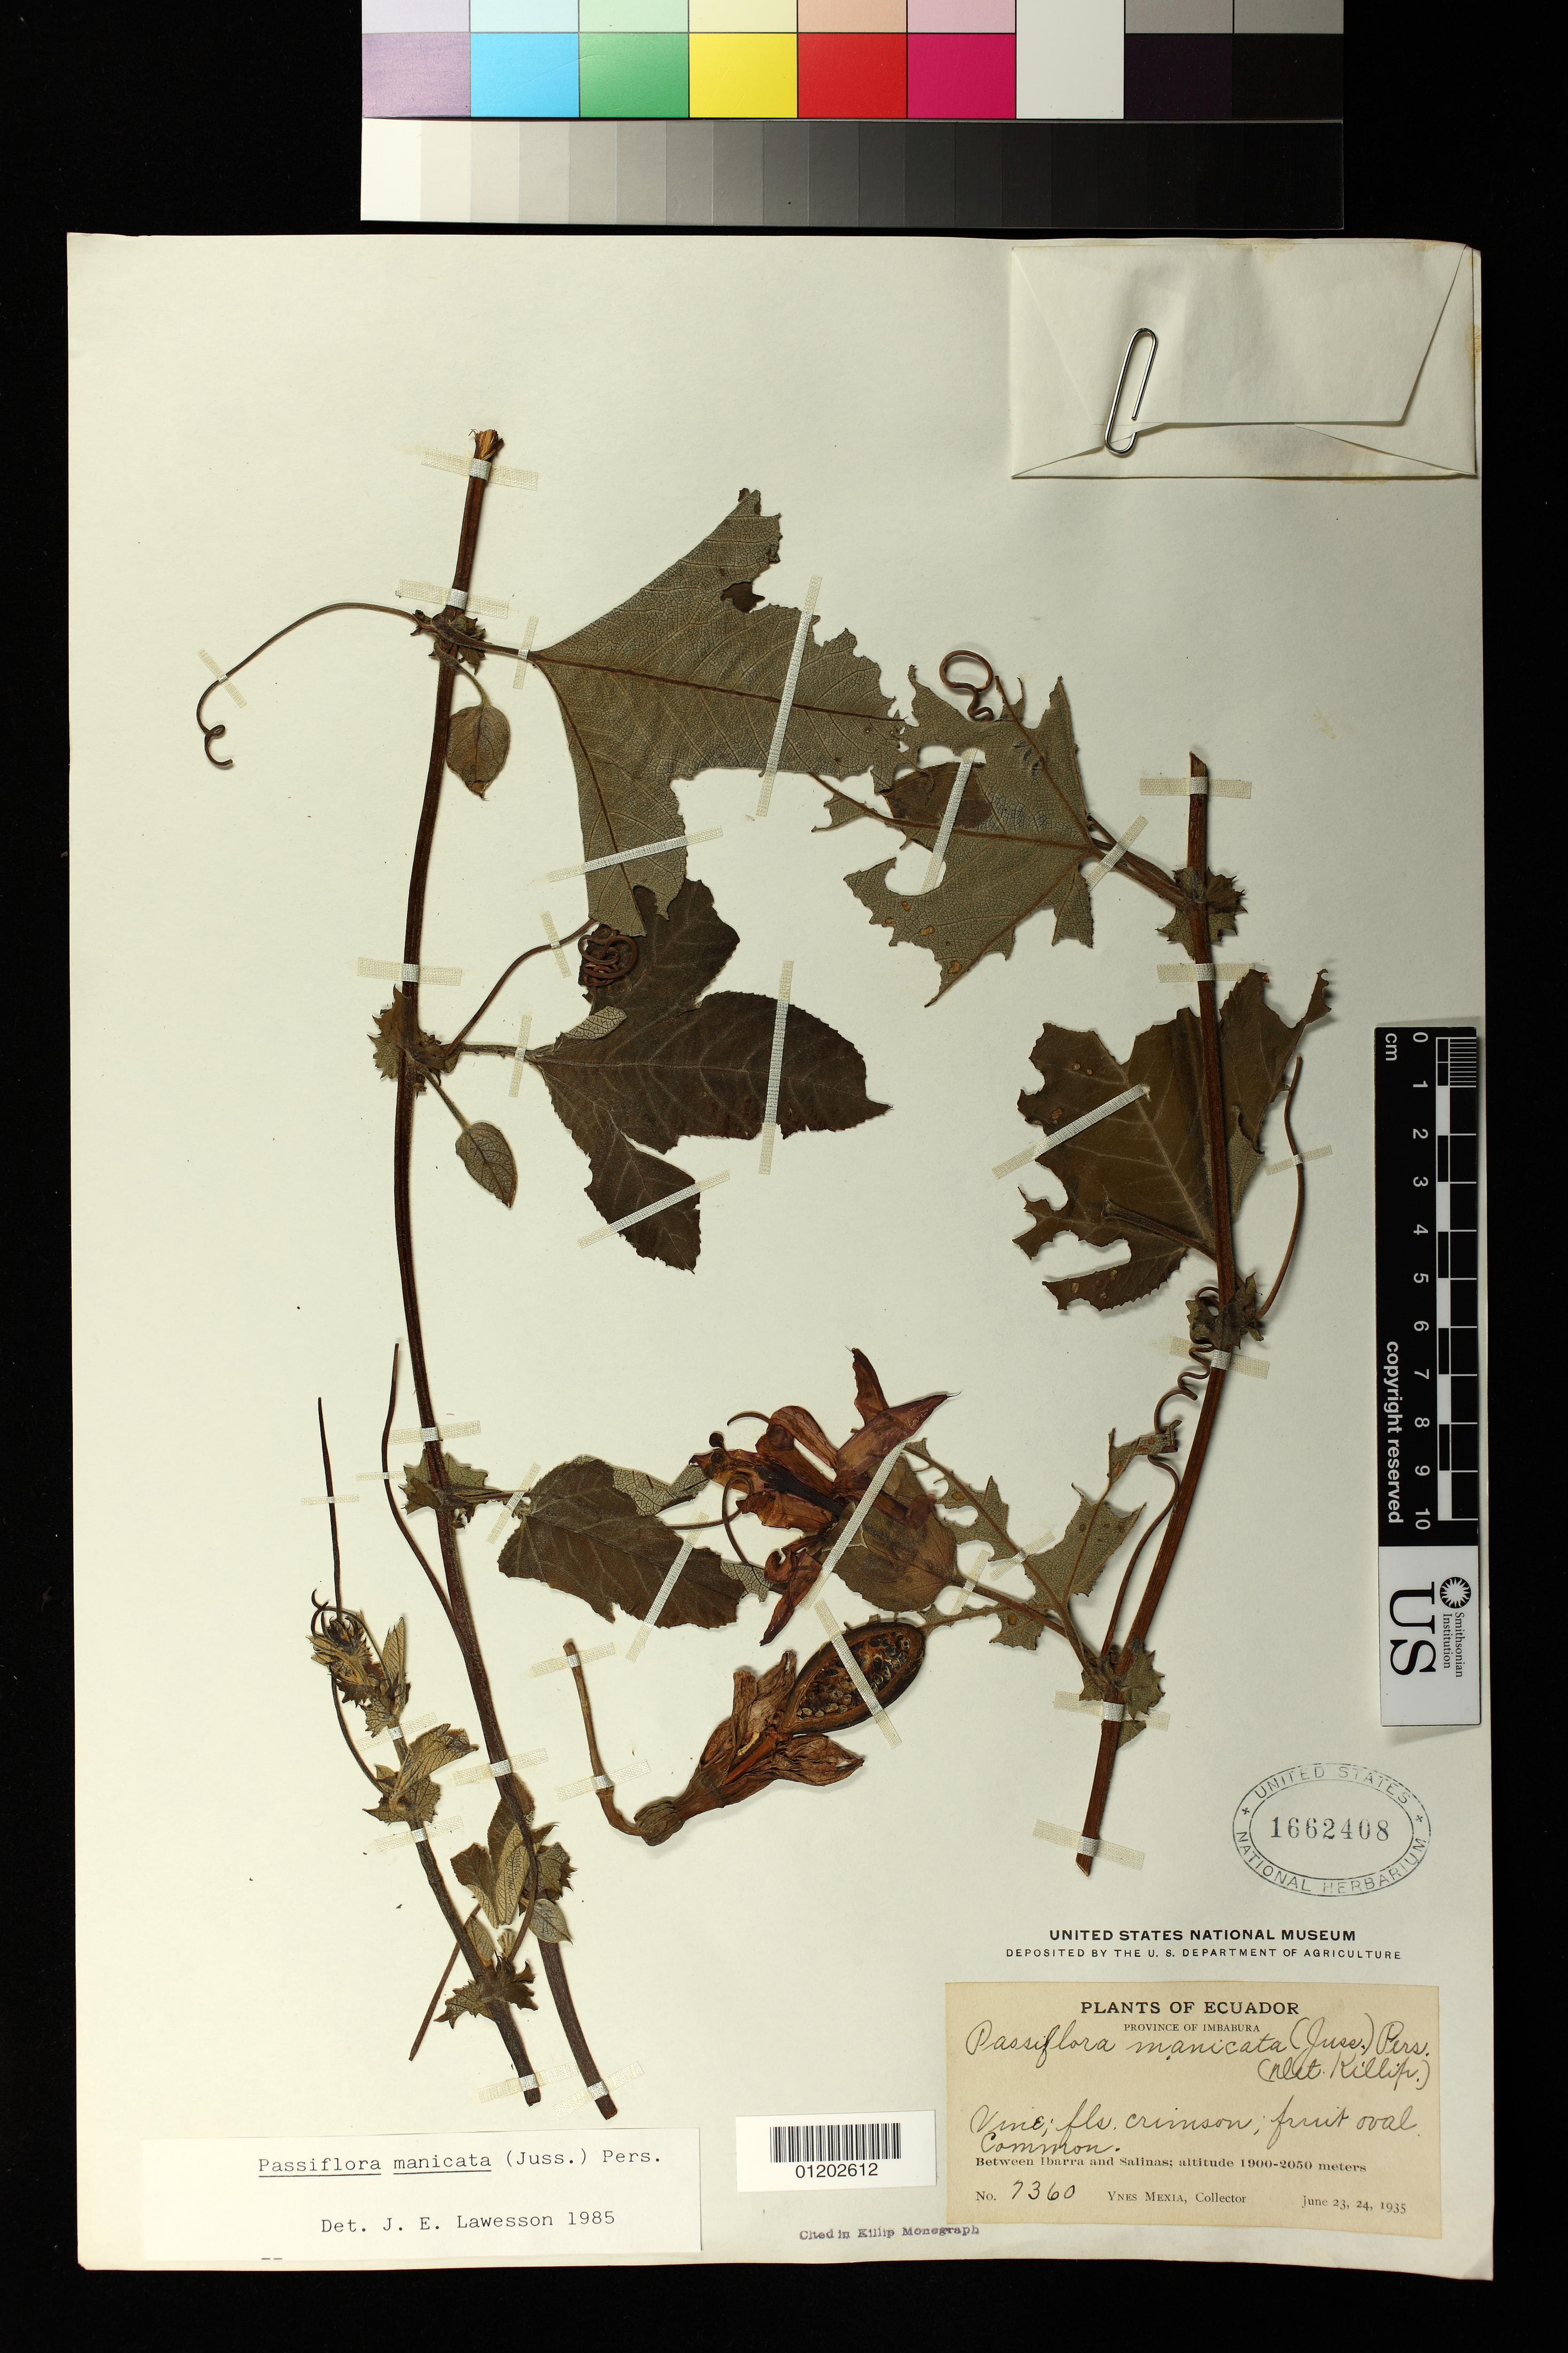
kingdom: Plantae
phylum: Tracheophyta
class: Magnoliopsida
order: Malpighiales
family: Passifloraceae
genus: Passiflora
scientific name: Passiflora manicata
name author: (Juss.) Pers.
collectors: Y. Mexia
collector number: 7360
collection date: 1935-06-23/1935-06-24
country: Ecuador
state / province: Imbabura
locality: Between Ibarra and Salinas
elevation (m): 1900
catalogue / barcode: US 1662408